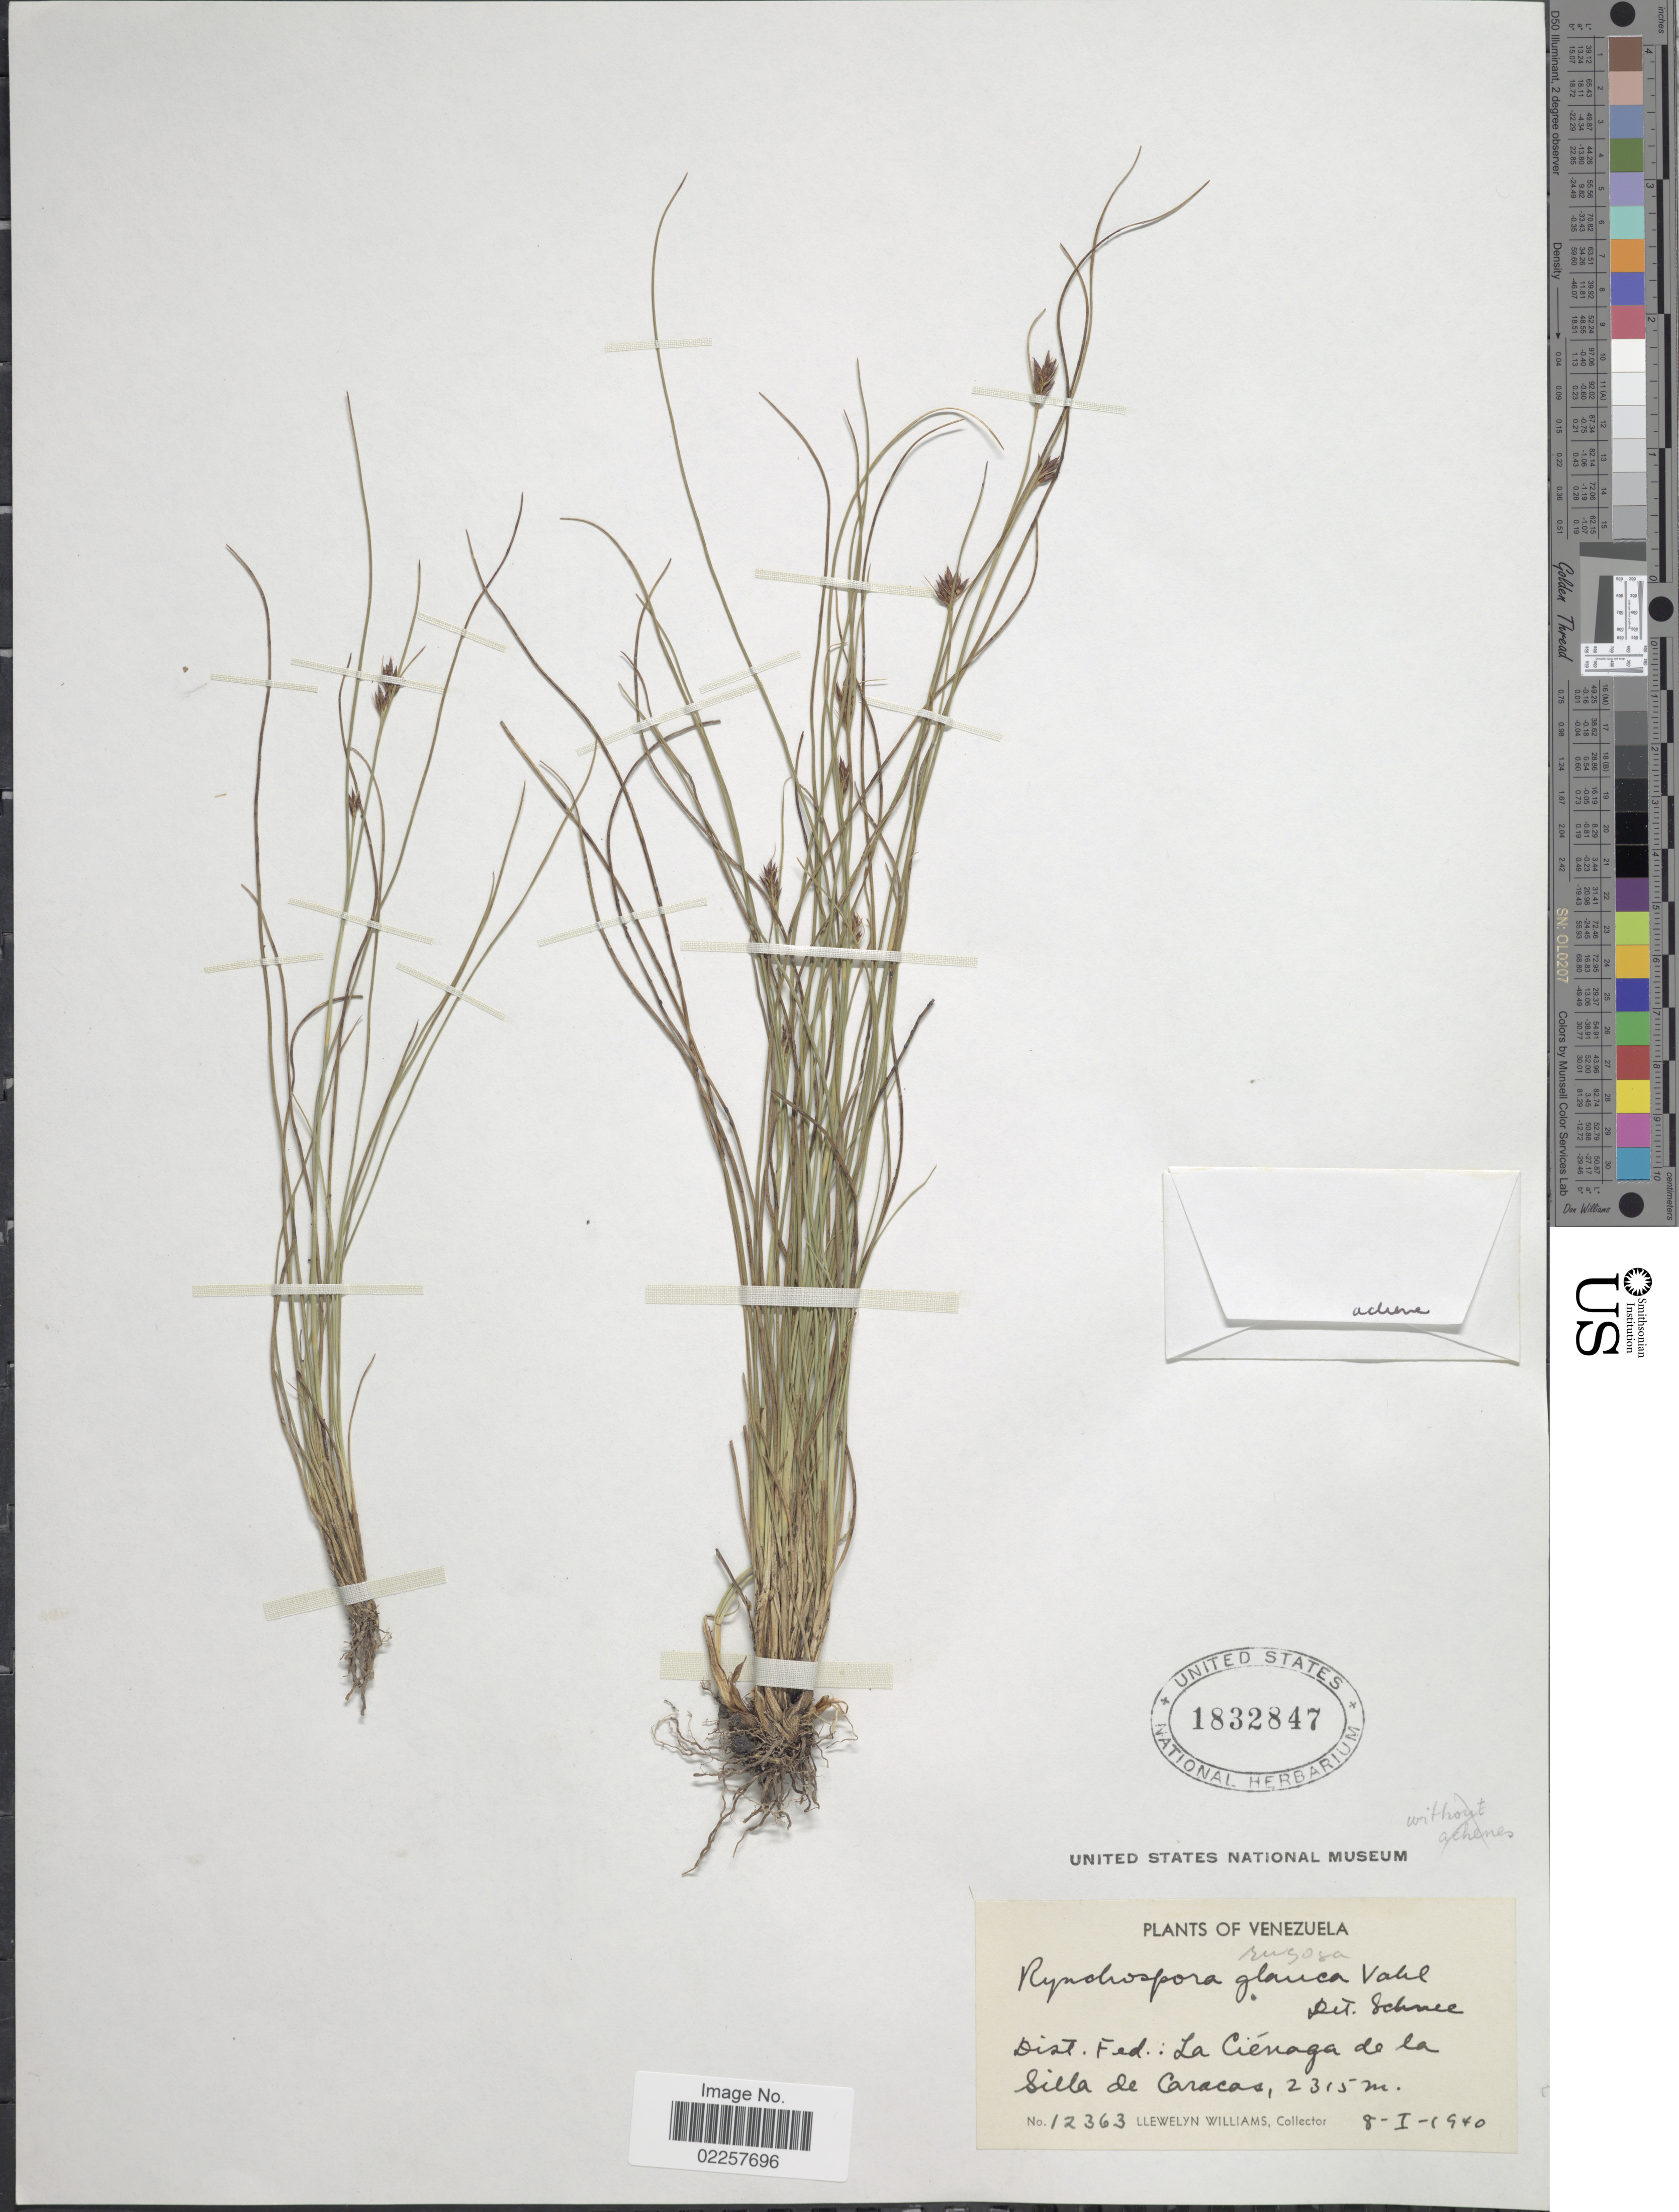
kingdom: Plantae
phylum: Tracheophyta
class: Liliopsida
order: Poales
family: Cyperaceae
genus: Rhynchospora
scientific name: Rhynchospora sp.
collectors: Ll. Williams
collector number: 12363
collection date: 1940-01-08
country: Venezuela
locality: Dist. Fed.: La Cienaga de la Silla de Caracas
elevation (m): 2315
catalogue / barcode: US 1832847